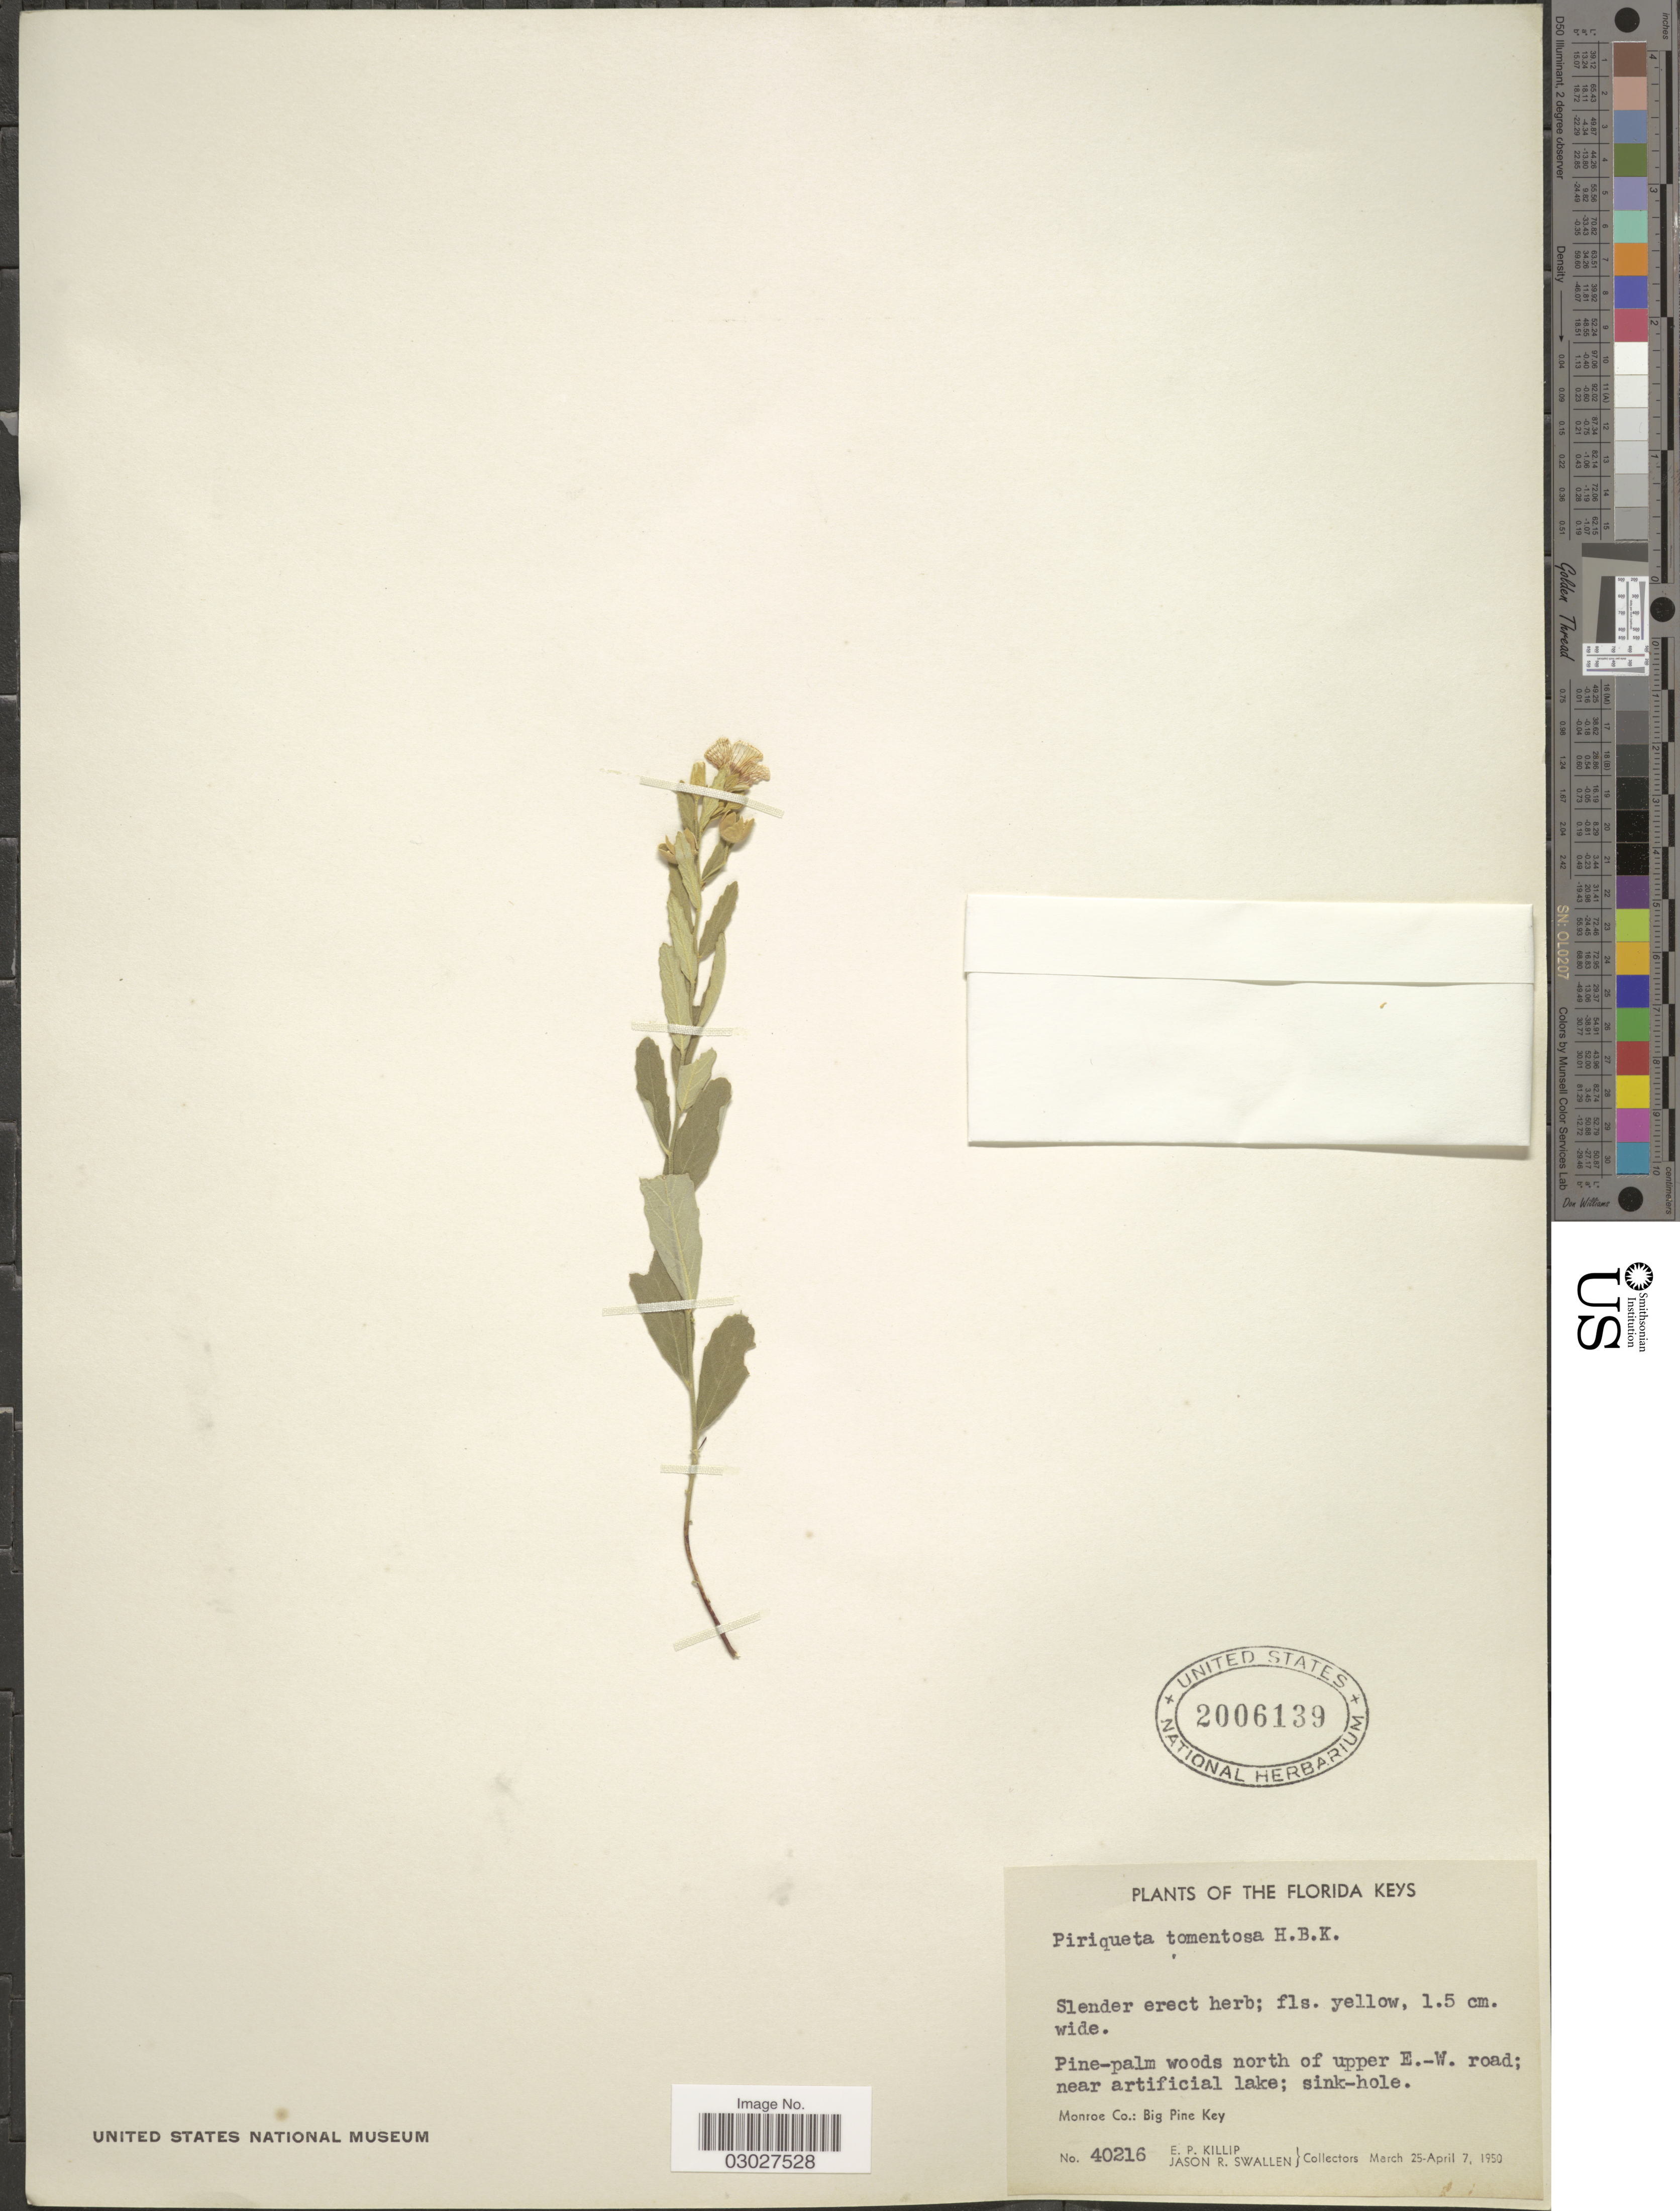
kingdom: Plantae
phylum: Tracheophyta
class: Magnoliopsida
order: Malpighiales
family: Turneraceae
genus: Piriqueta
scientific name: Piriqueta cistoides subsp. caroliniana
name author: (Walter) Arbo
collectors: E. P. Killip & J. R. Swallen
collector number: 40216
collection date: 1950-03-25/1950-04-07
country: United States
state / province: Florida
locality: The Florida Keys. Pine-palm woods north of Upper E.-W. road near artificial lake; sink-hole. Monroe Co.: Big Pine Key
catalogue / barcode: US 2006139